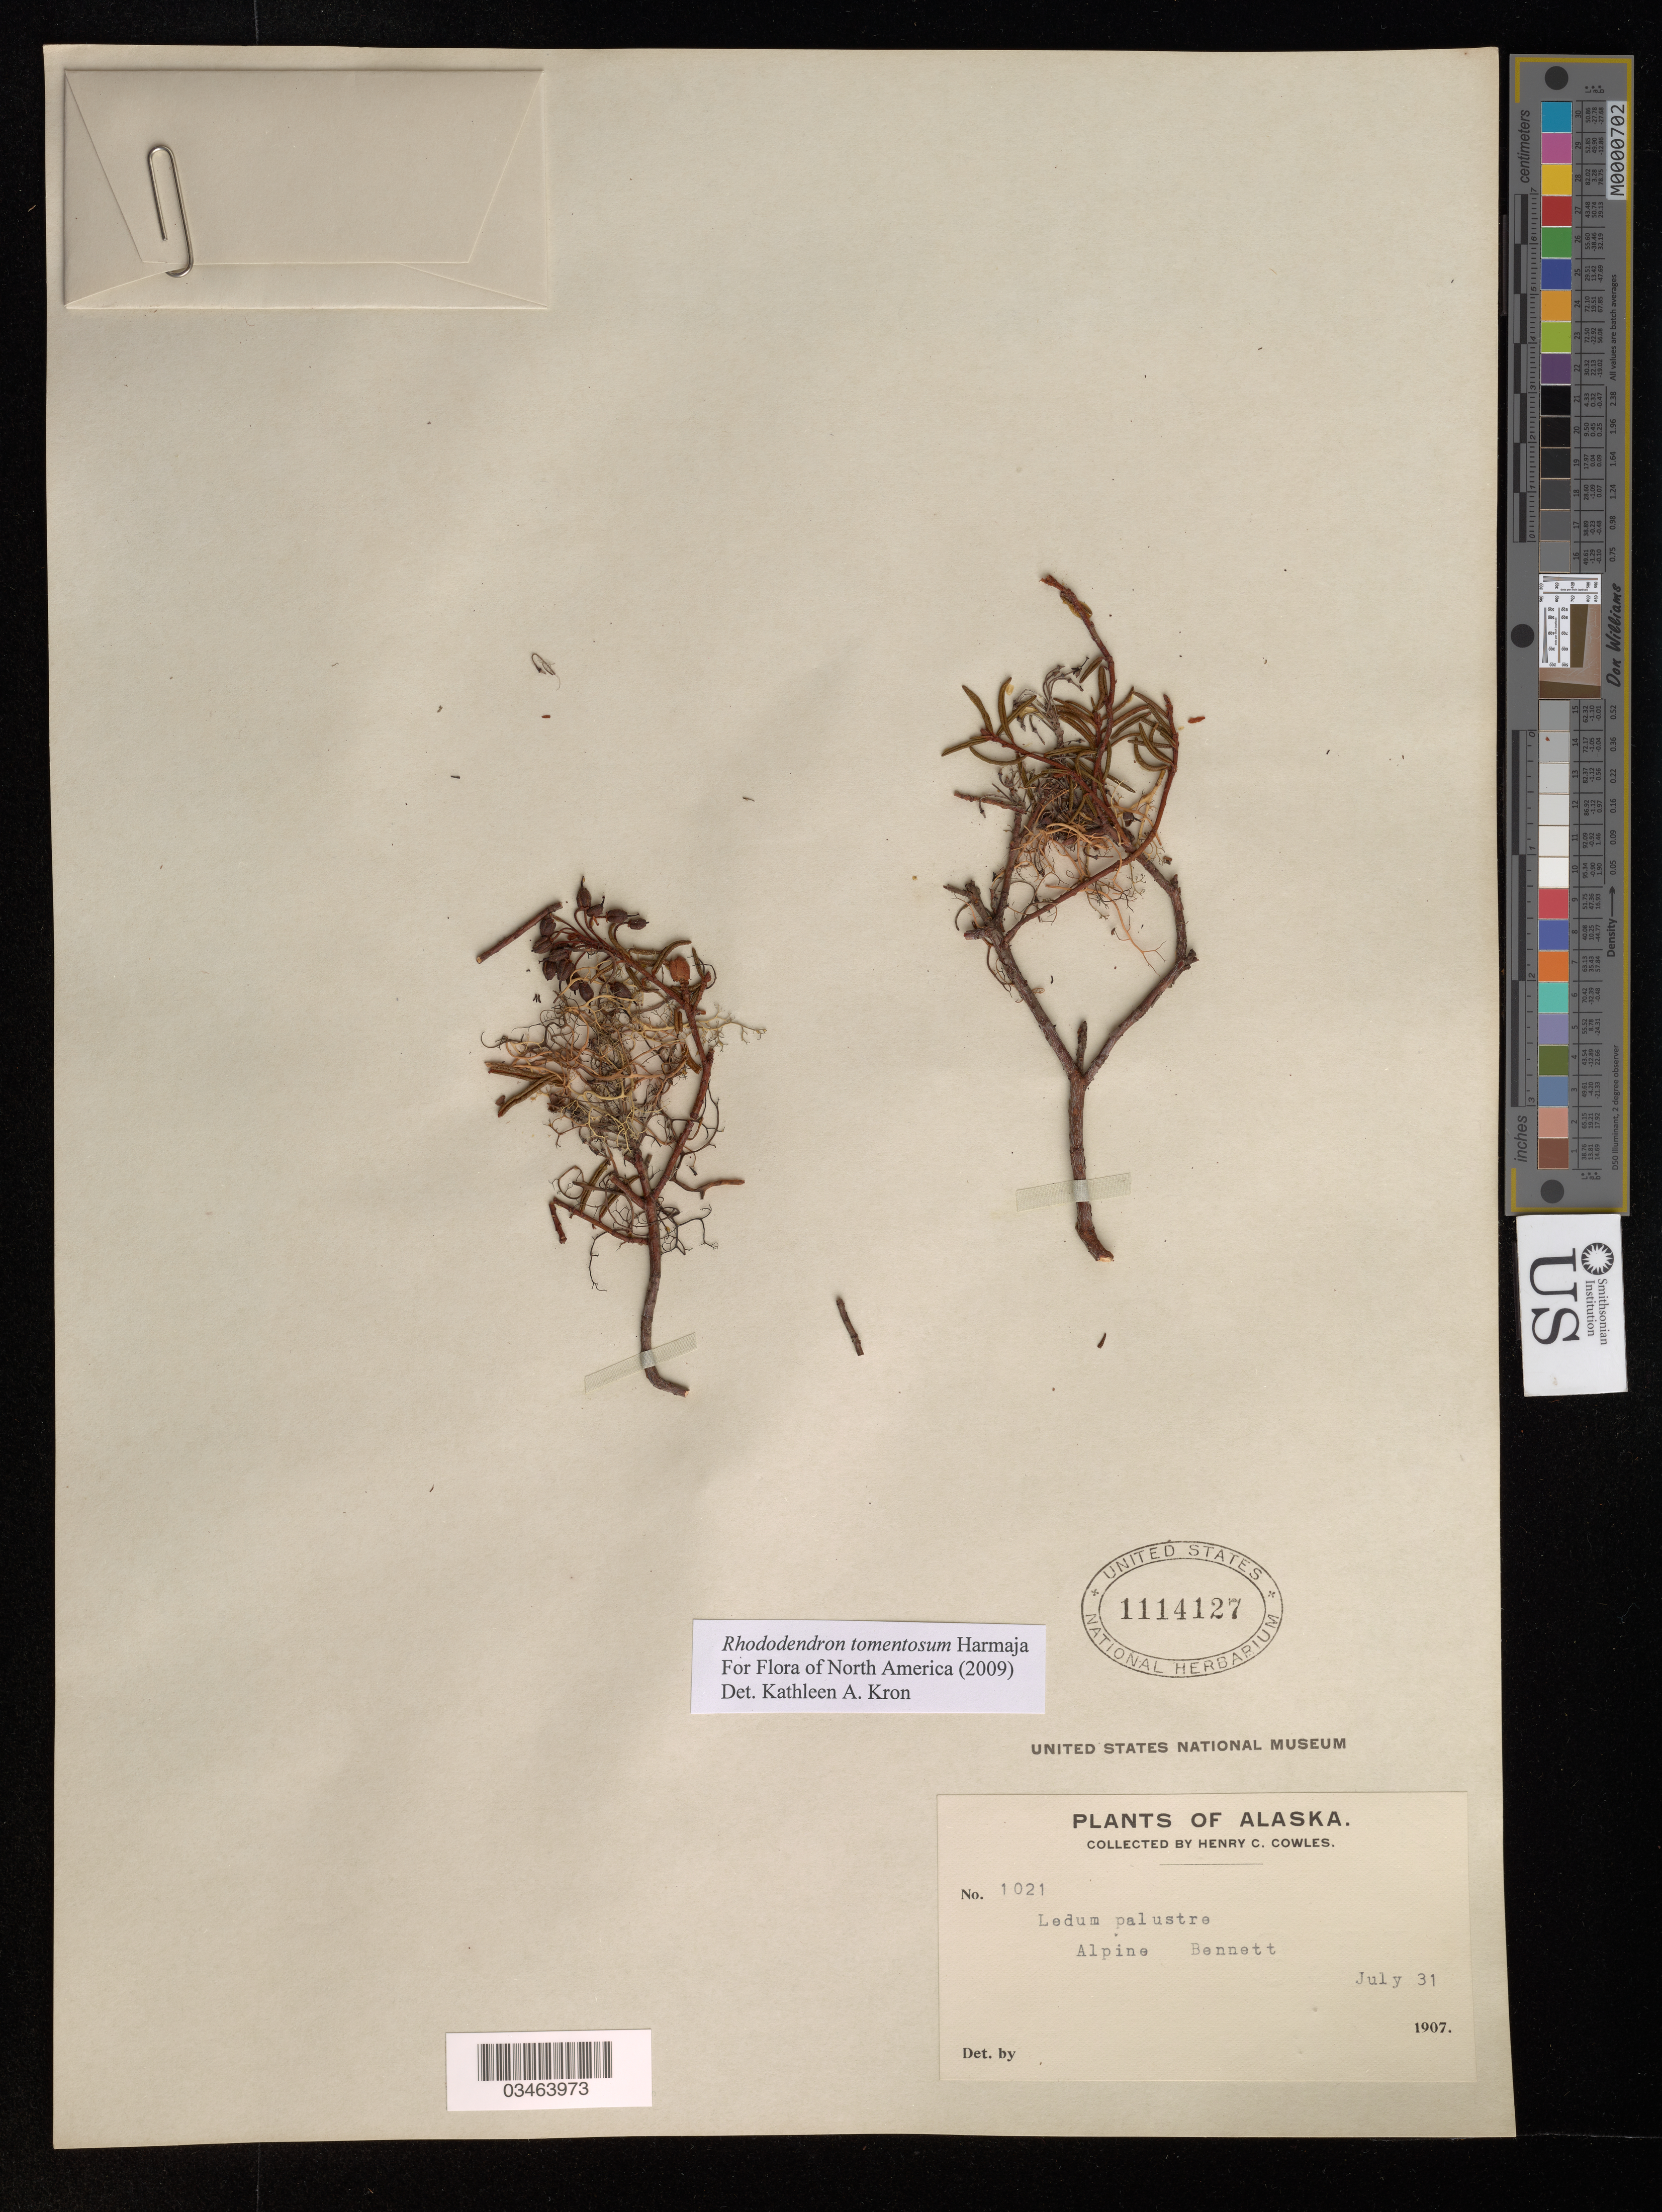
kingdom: Plantae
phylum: Tracheophyta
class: Magnoliopsida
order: Ericales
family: Ericaceae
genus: Rhododendron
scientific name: Rhododendron tomentosum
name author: Harmaja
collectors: H. Cowles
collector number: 1021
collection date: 1907-07-31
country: United States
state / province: Alaska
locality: Alpine Bennett.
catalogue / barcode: US 1114127